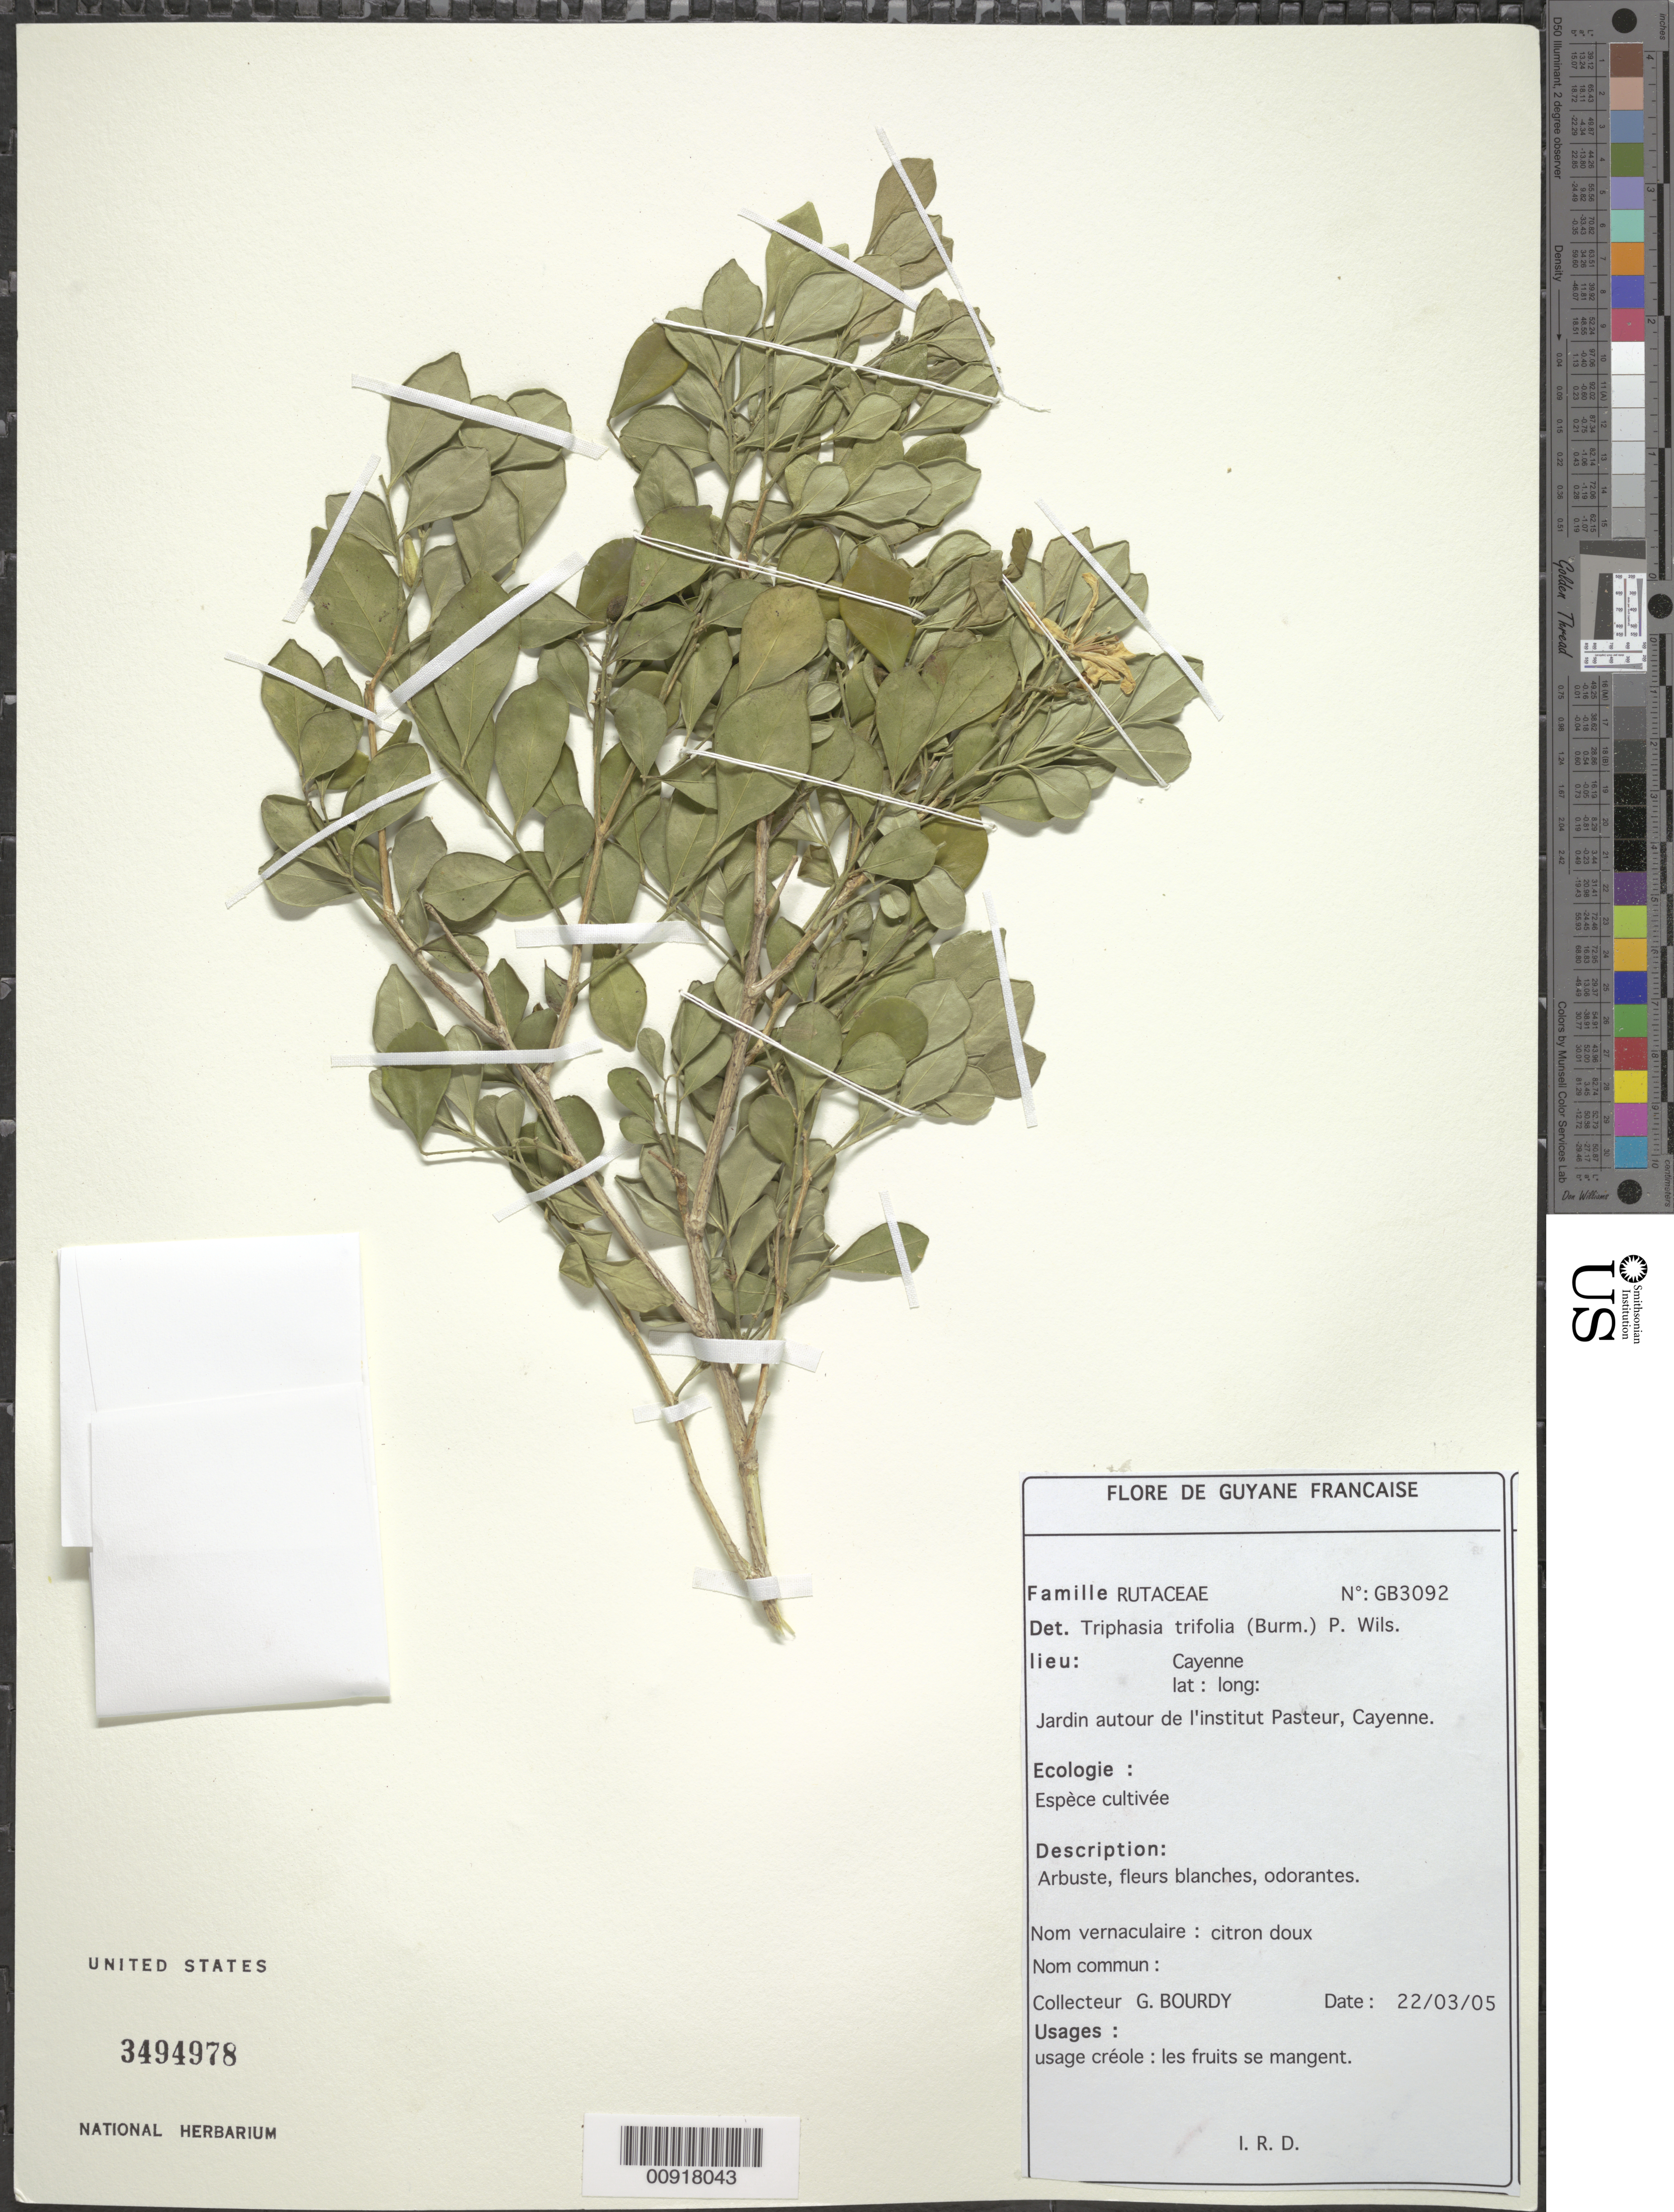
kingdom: Plantae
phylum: Tracheophyta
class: Magnoliopsida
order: Sapindales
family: Rutaceae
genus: Triphasia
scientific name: Triphasia trifolia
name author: (Burm. f.) P. Wilson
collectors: G. Bourdy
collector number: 3092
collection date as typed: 22-Mar-05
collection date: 2005-03-22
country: French Guiana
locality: Cayenne, jardin autour de L'institut Pasteur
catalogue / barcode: US 3494978